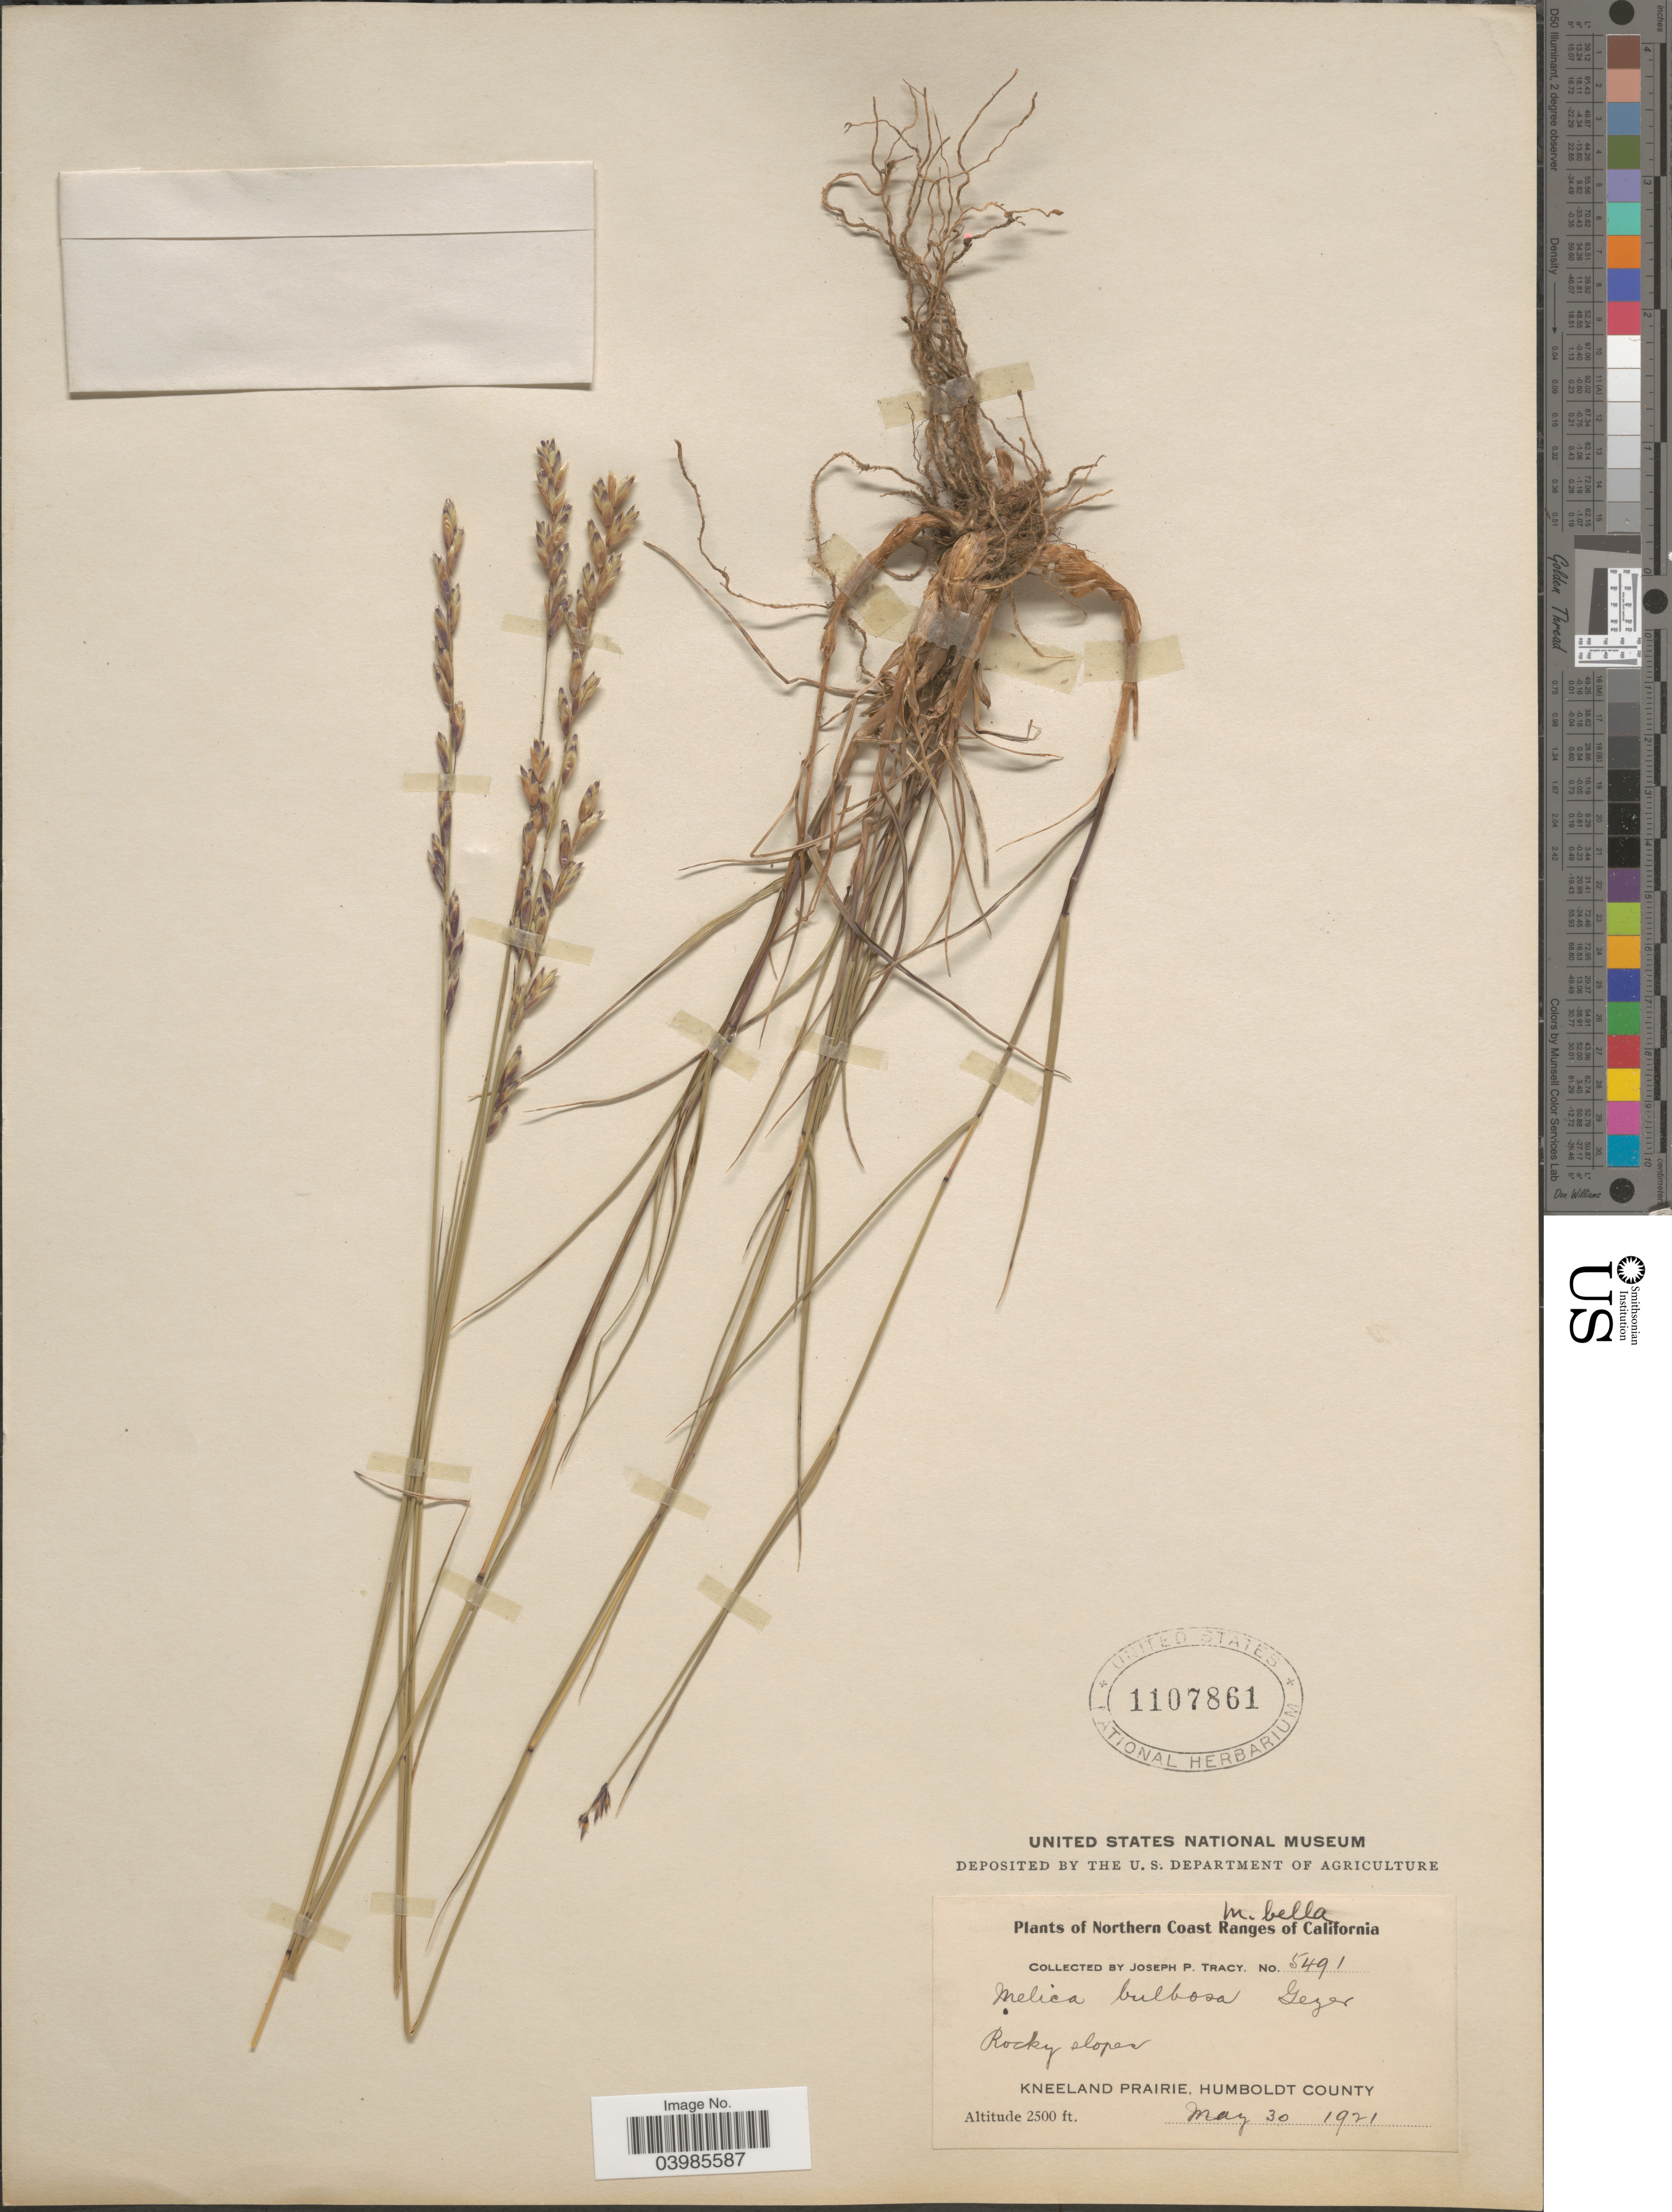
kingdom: Plantae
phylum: Tracheophyta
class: Liliopsida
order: Poales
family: Poaceae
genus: Melica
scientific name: Melica bulbosa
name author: Geyer ex Porter & J.M. Coult.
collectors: J. Tracy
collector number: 5491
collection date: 1921-05-30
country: United States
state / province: California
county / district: Humboldt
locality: Northern Coast Ranges. Kneeland Prairie, Humboldt County.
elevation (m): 762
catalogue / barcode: US 1107861